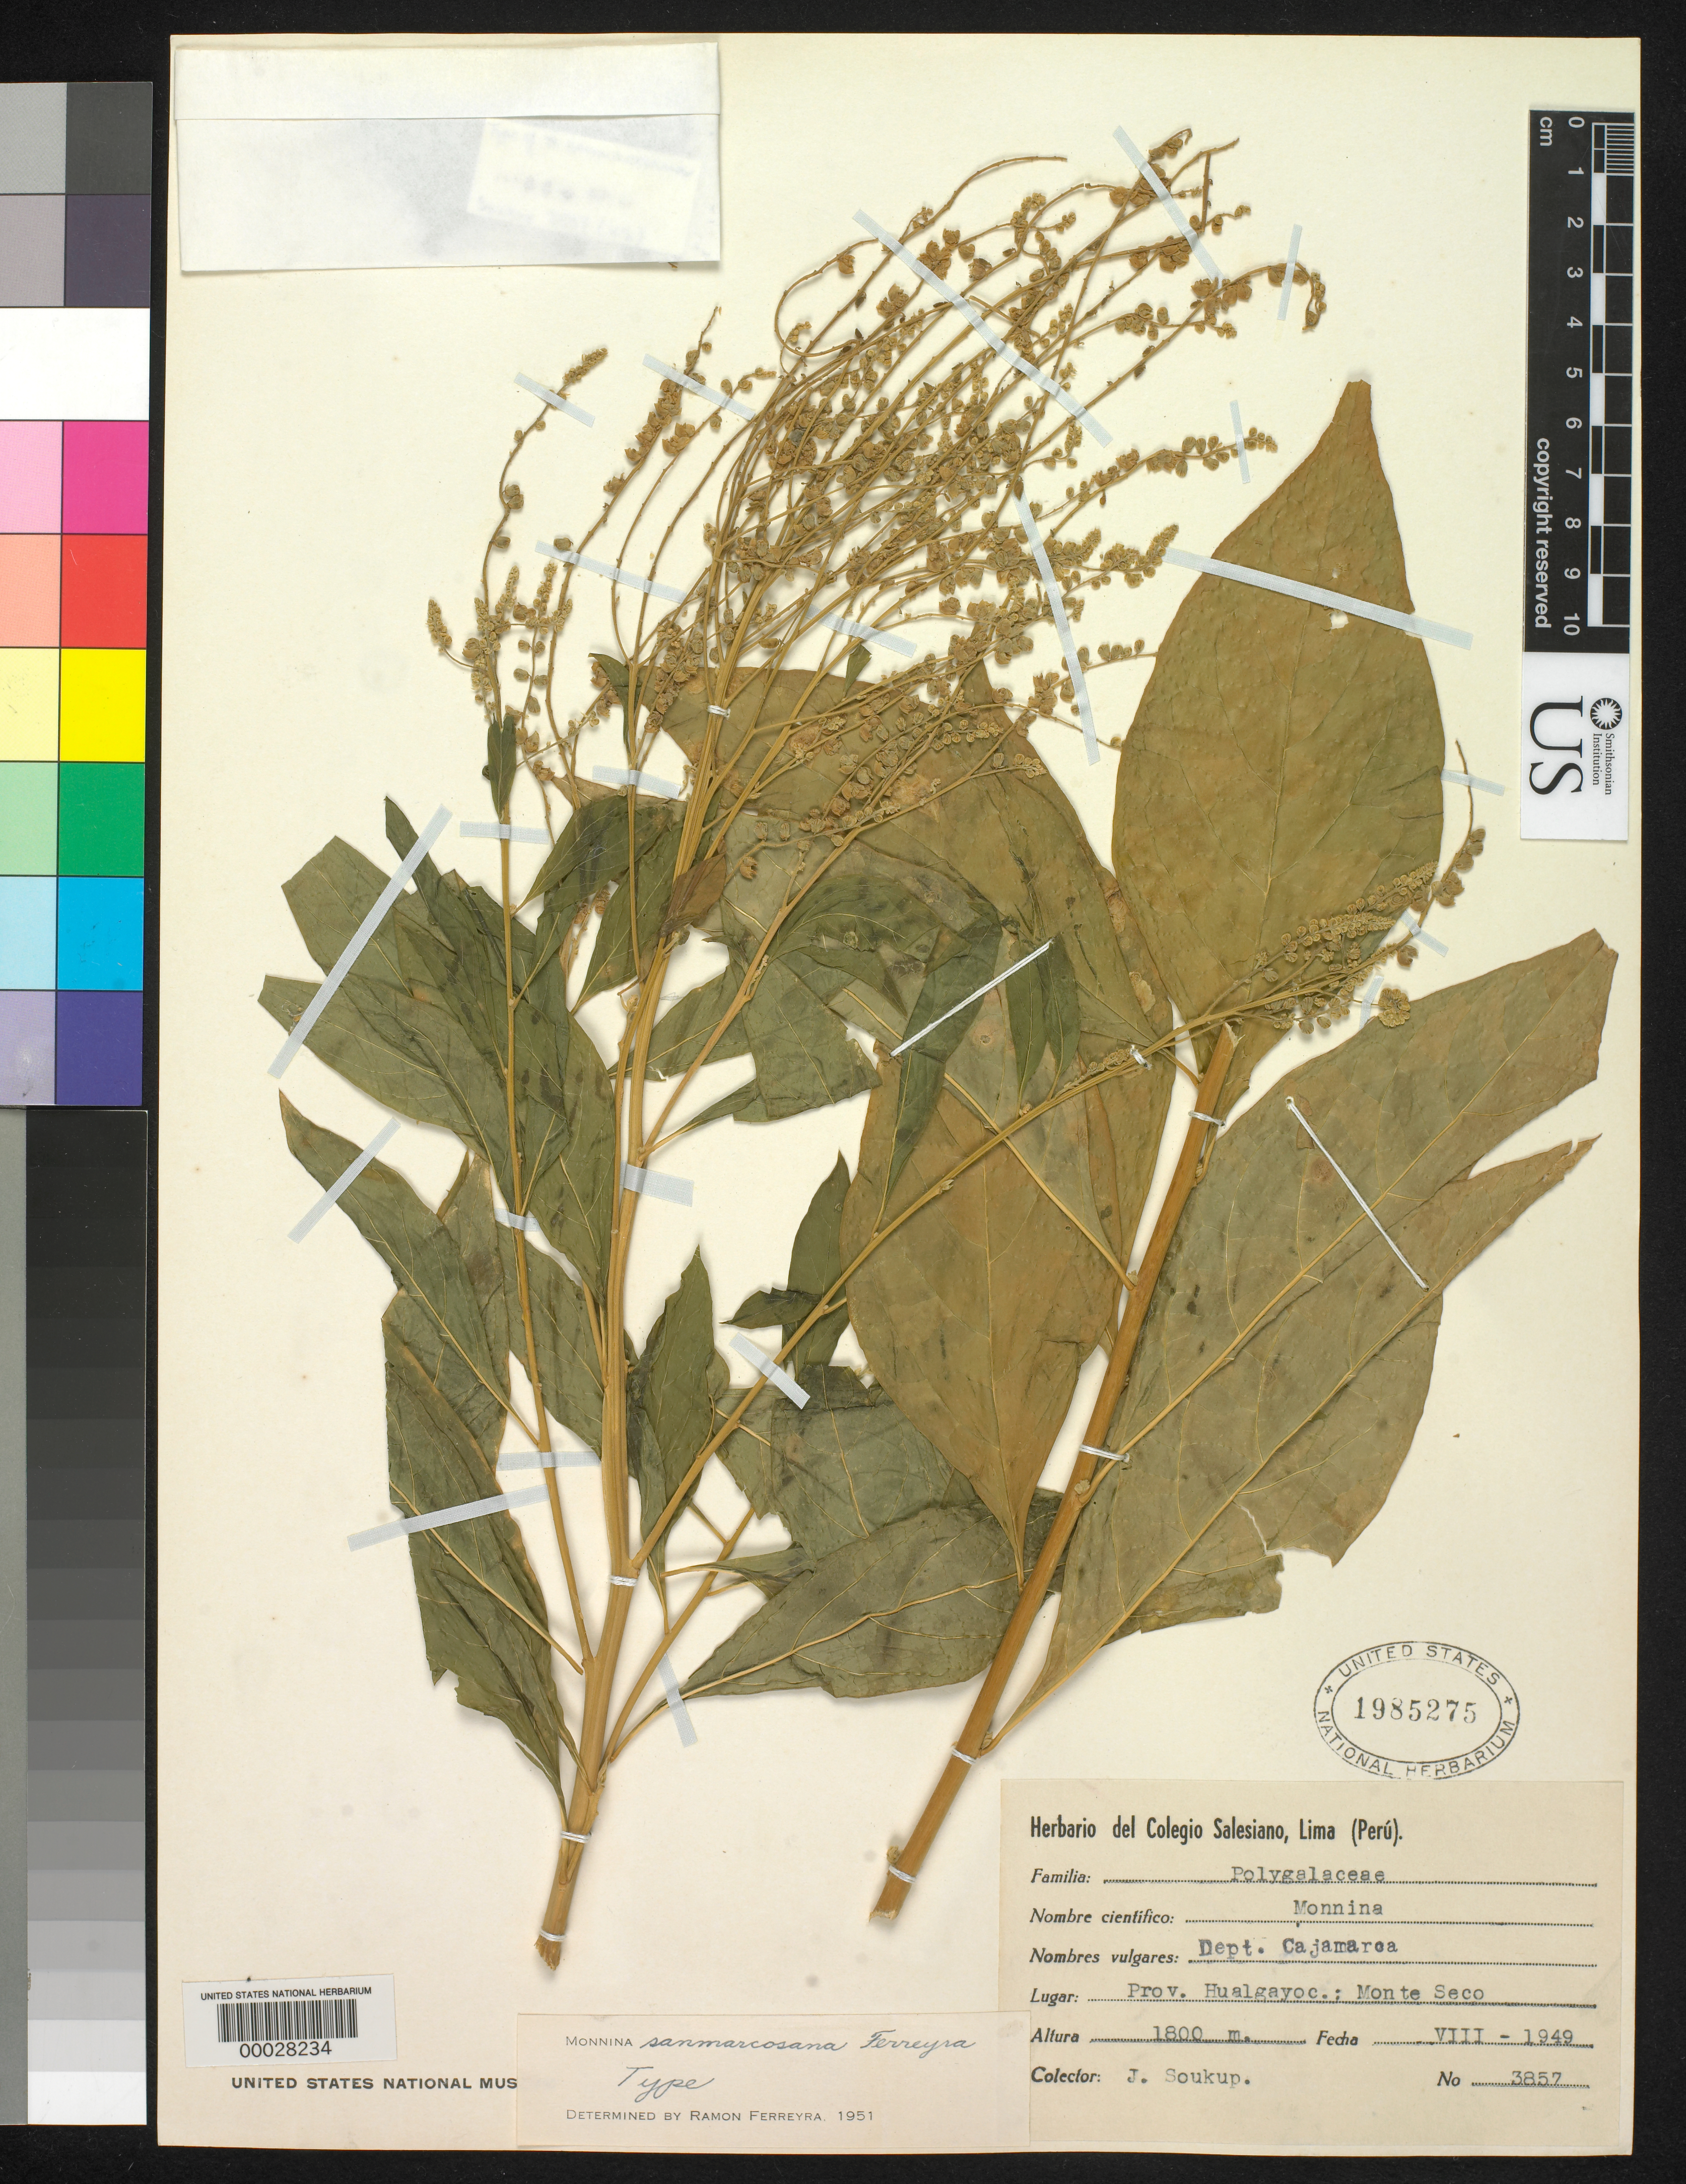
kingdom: Plantae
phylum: Tracheophyta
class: Magnoliopsida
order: Fabales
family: Polygalaceae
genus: Monnina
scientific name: Monnina sanmarcosana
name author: Ferreyra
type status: Holotype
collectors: J. J. Soukup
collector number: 3857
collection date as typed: Aug 1949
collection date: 1949-08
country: Peru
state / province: Cajamarca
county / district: Hualgayoc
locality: Monte Seco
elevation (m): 1800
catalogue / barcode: US 1985275